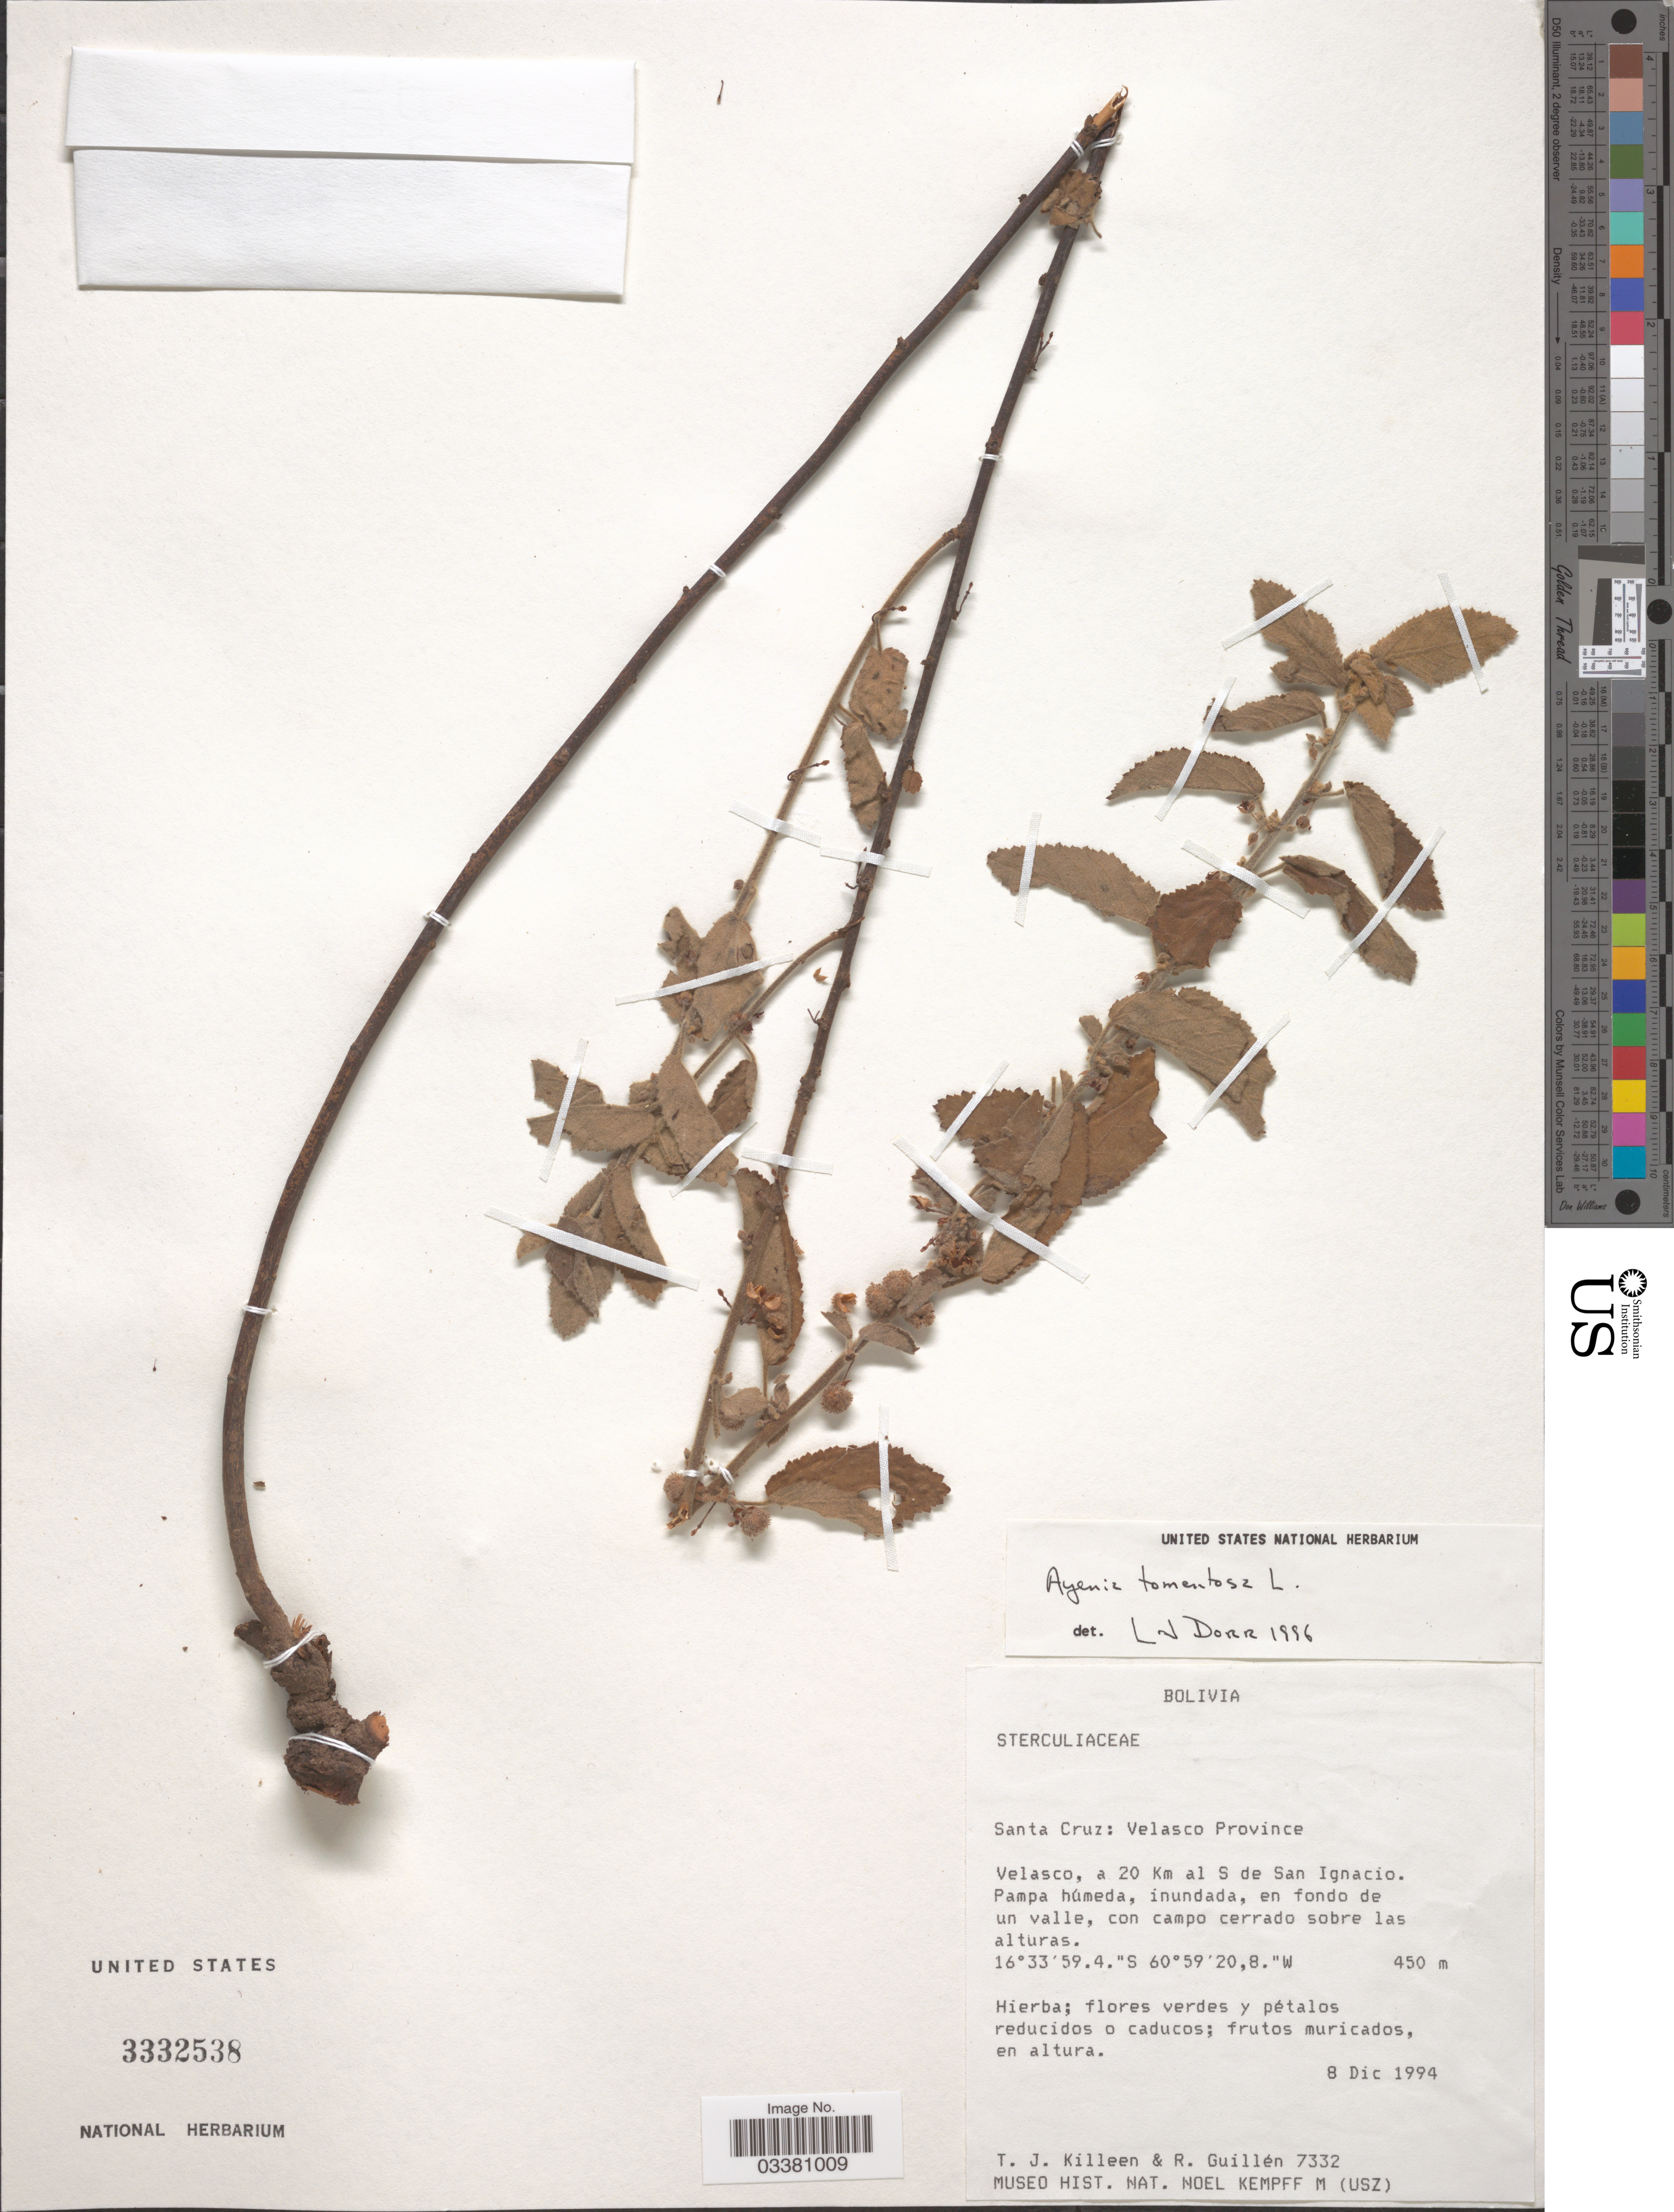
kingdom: Plantae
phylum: Tracheophyta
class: Magnoliopsida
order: Malvales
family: Malvaceae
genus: Ayenia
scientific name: Ayenia tomentosa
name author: L.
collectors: T. J. Killeen & R. Guillen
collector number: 7332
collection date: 1994-12-08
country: Bolivia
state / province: Santa Cruz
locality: Velasco Province, Velasco, a 20 Km al S de San Ignacio.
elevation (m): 450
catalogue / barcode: US 3332538